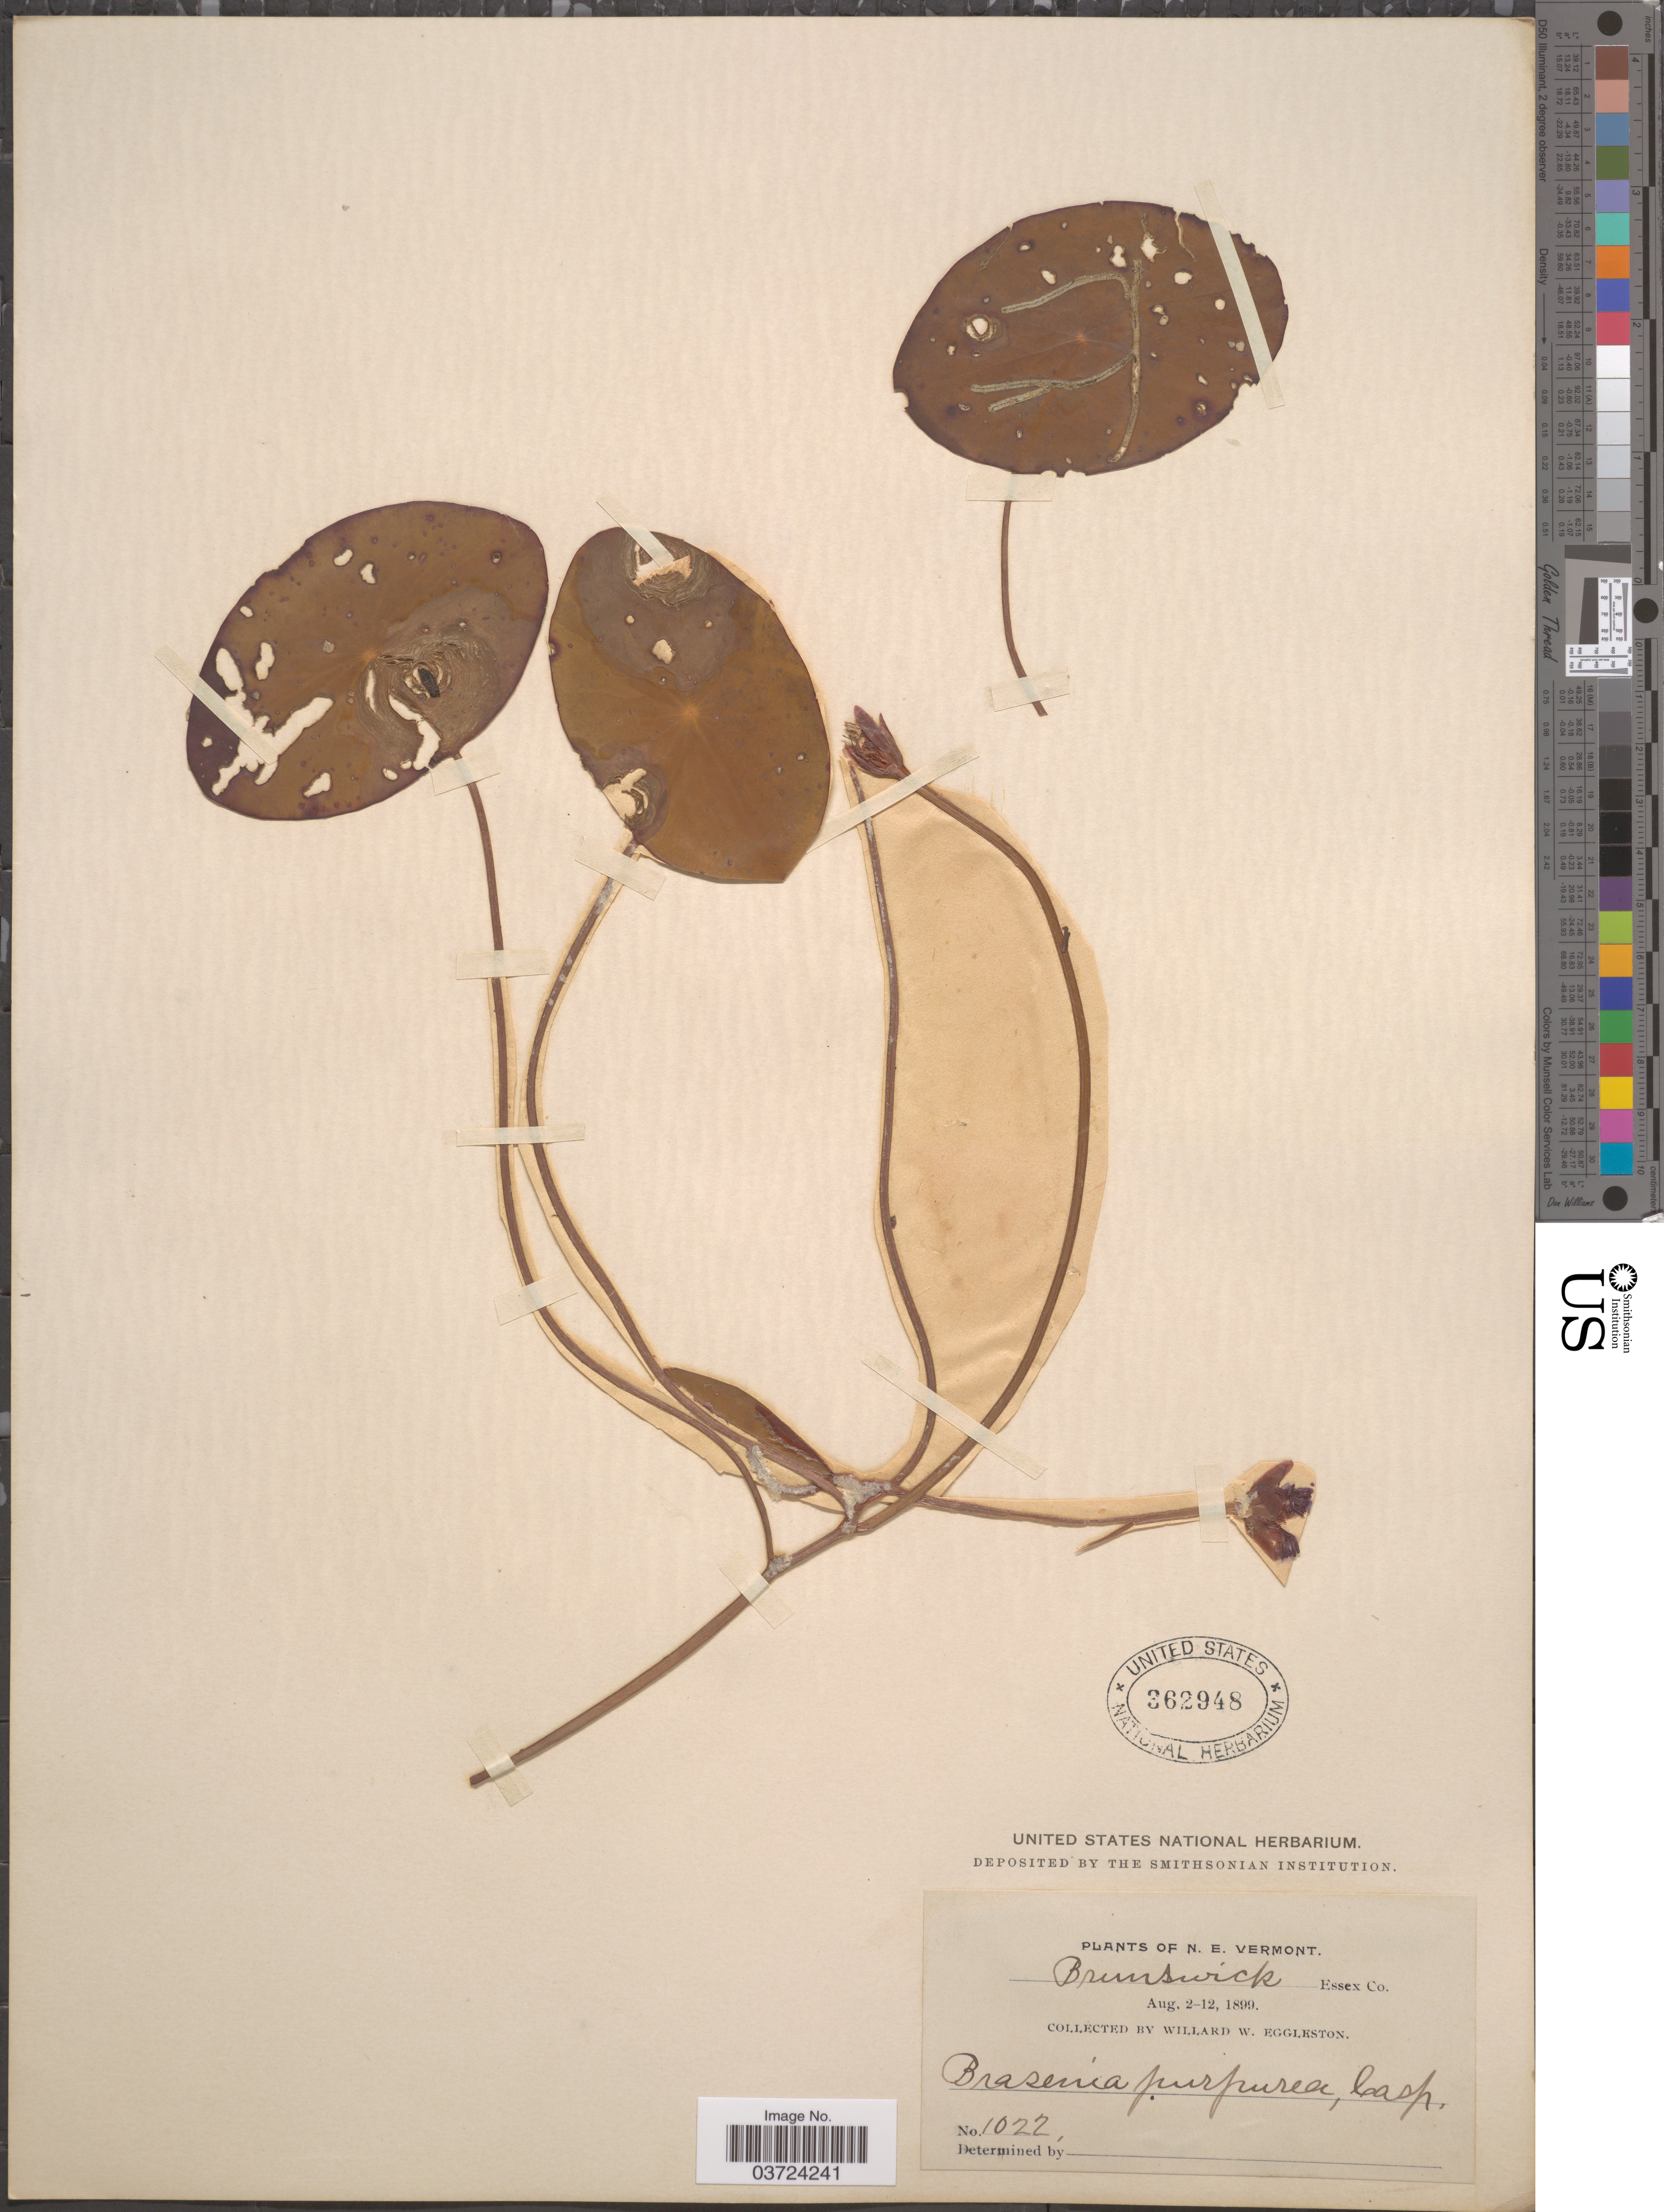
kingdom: Plantae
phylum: Tracheophyta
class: Magnoliopsida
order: Nymphaeales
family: Cabombaceae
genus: Brasenia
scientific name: Brasenia schreberi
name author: J.F. Gmel.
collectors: W. W. Eggleston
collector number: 1022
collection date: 1899-08-02/1899-08-12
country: United States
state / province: Vermont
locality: N. E. Vermont. Brunswick, Essex Co.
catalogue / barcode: US 362948